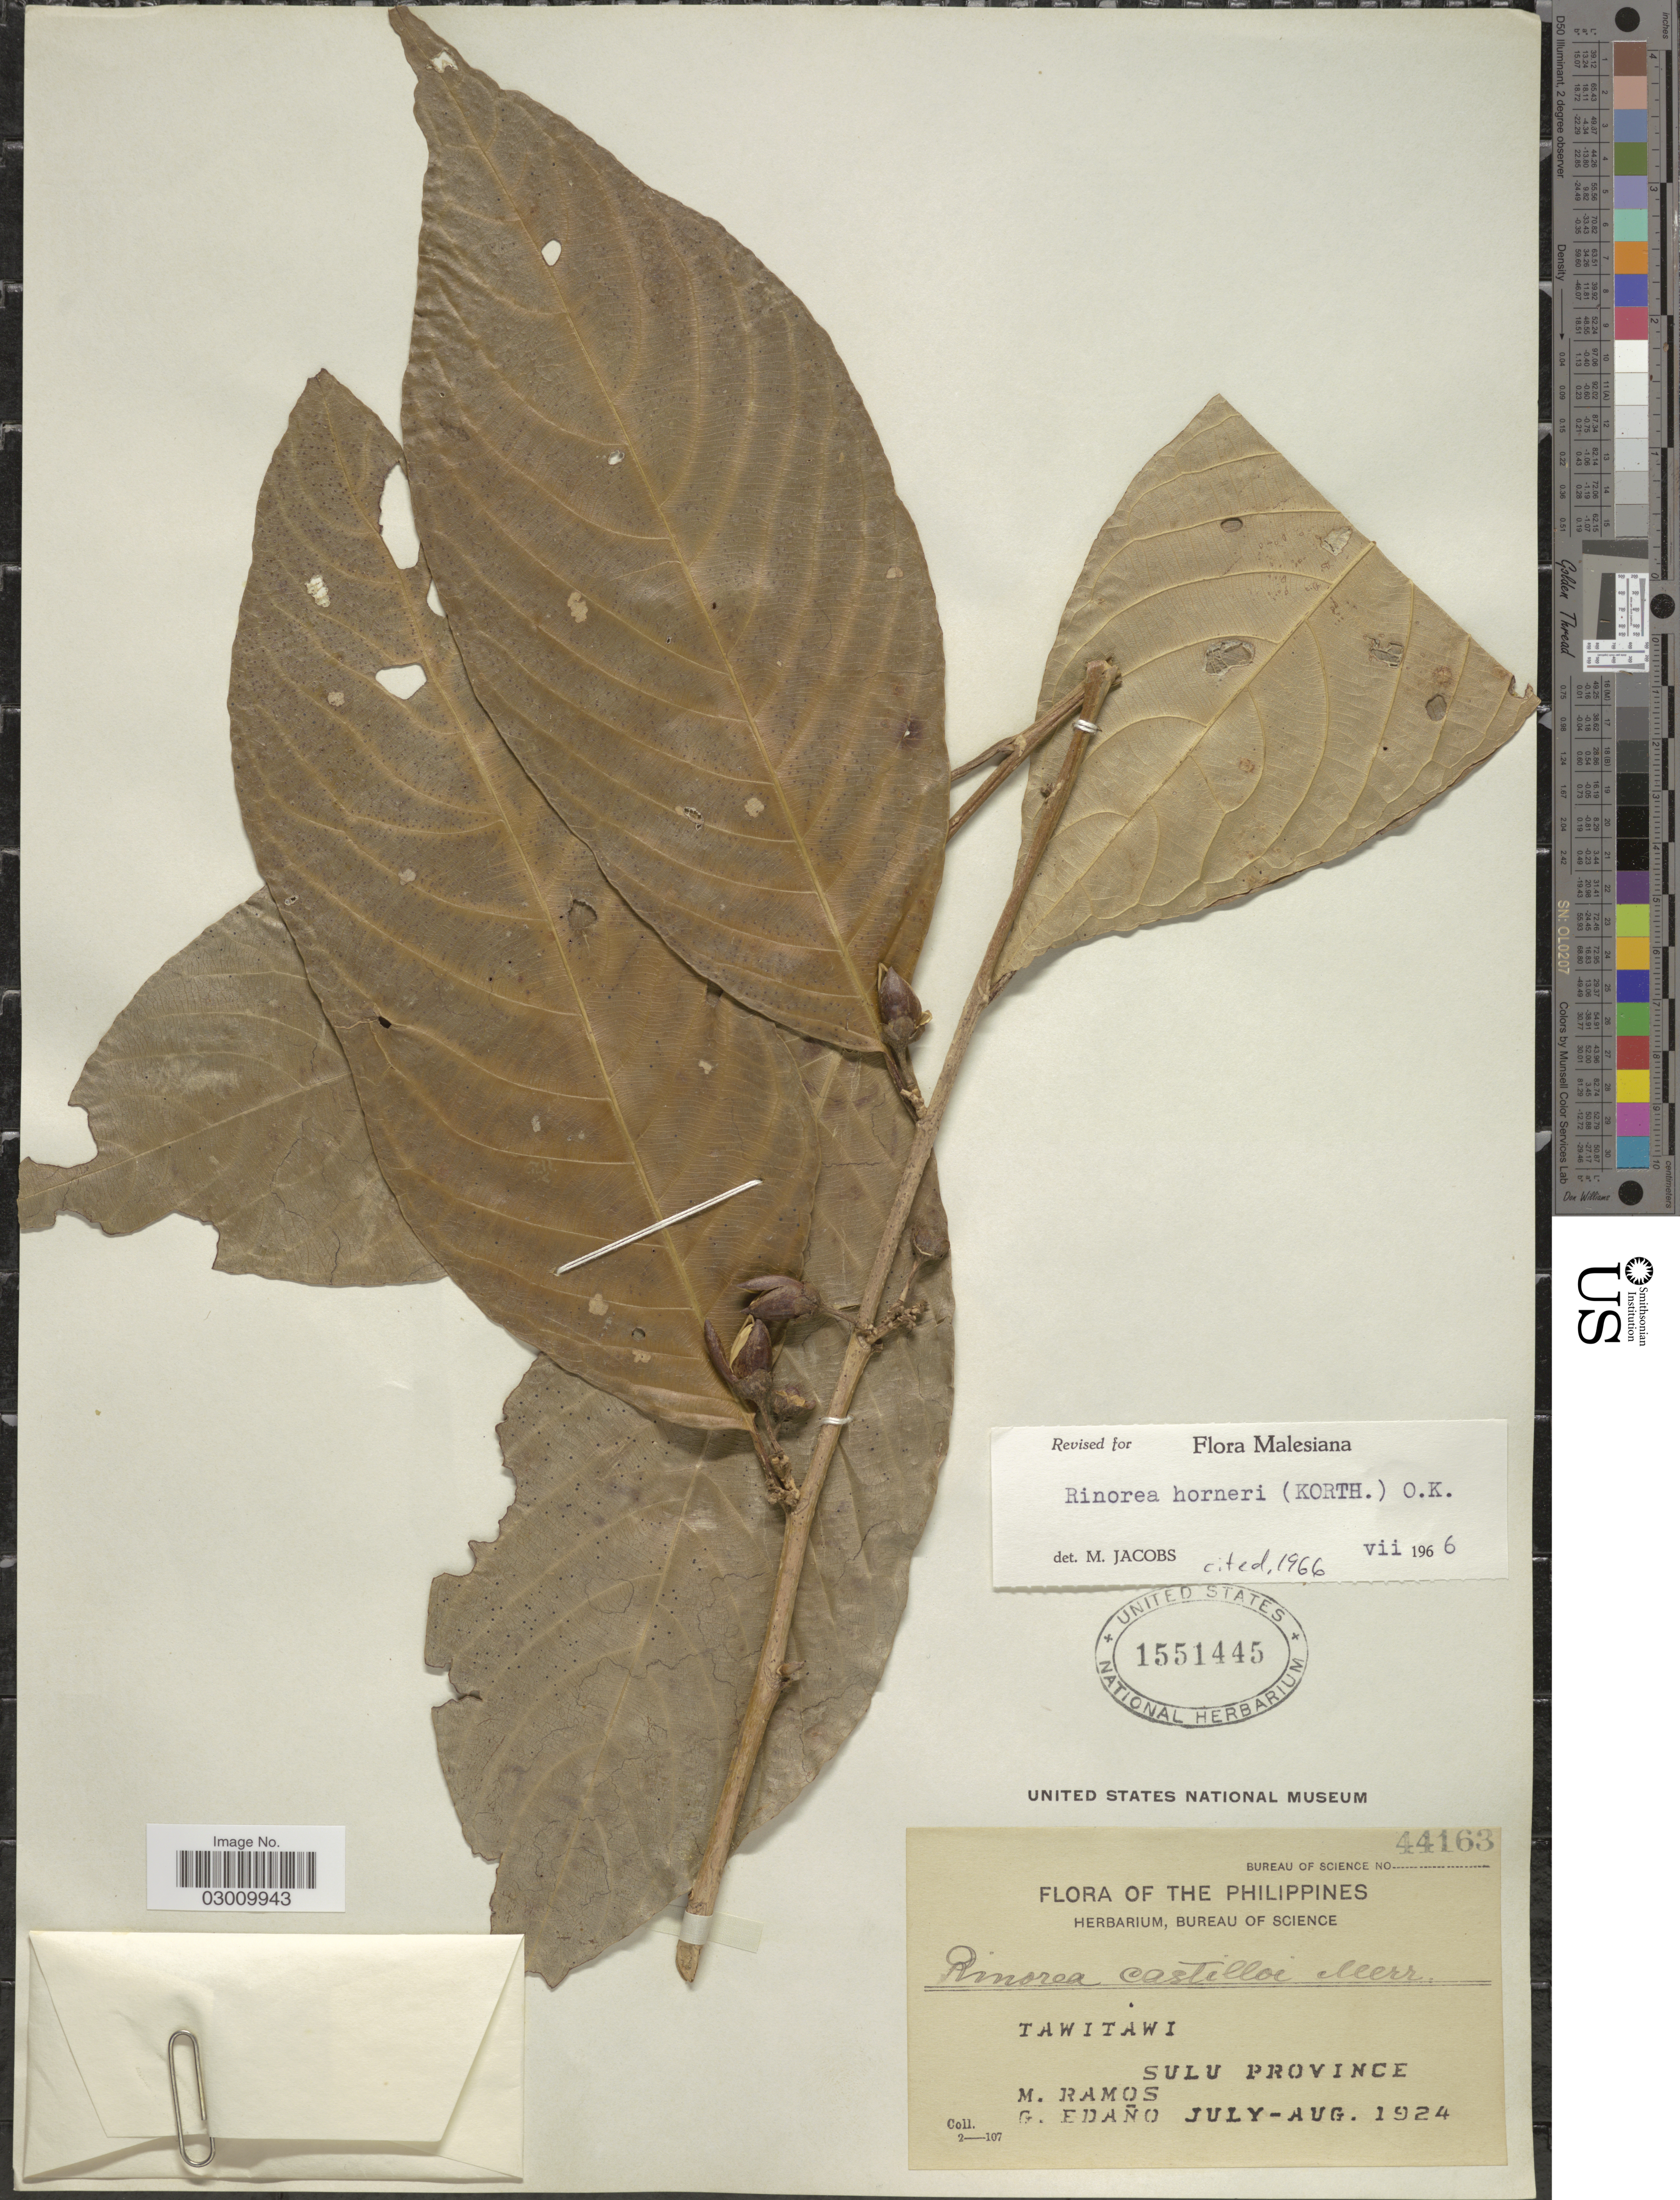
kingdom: Plantae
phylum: Tracheophyta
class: Magnoliopsida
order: Malpighiales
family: Violaceae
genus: Rinorea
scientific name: Rinorea horneri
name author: (Korth.) Kuntze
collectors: M. Ramos & G. Edaño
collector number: Bureau of Science 44163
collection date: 1924-07/1924-08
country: Philippines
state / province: Muslim Mindanao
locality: Tawitawi. Sulu Province.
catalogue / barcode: US 1551445